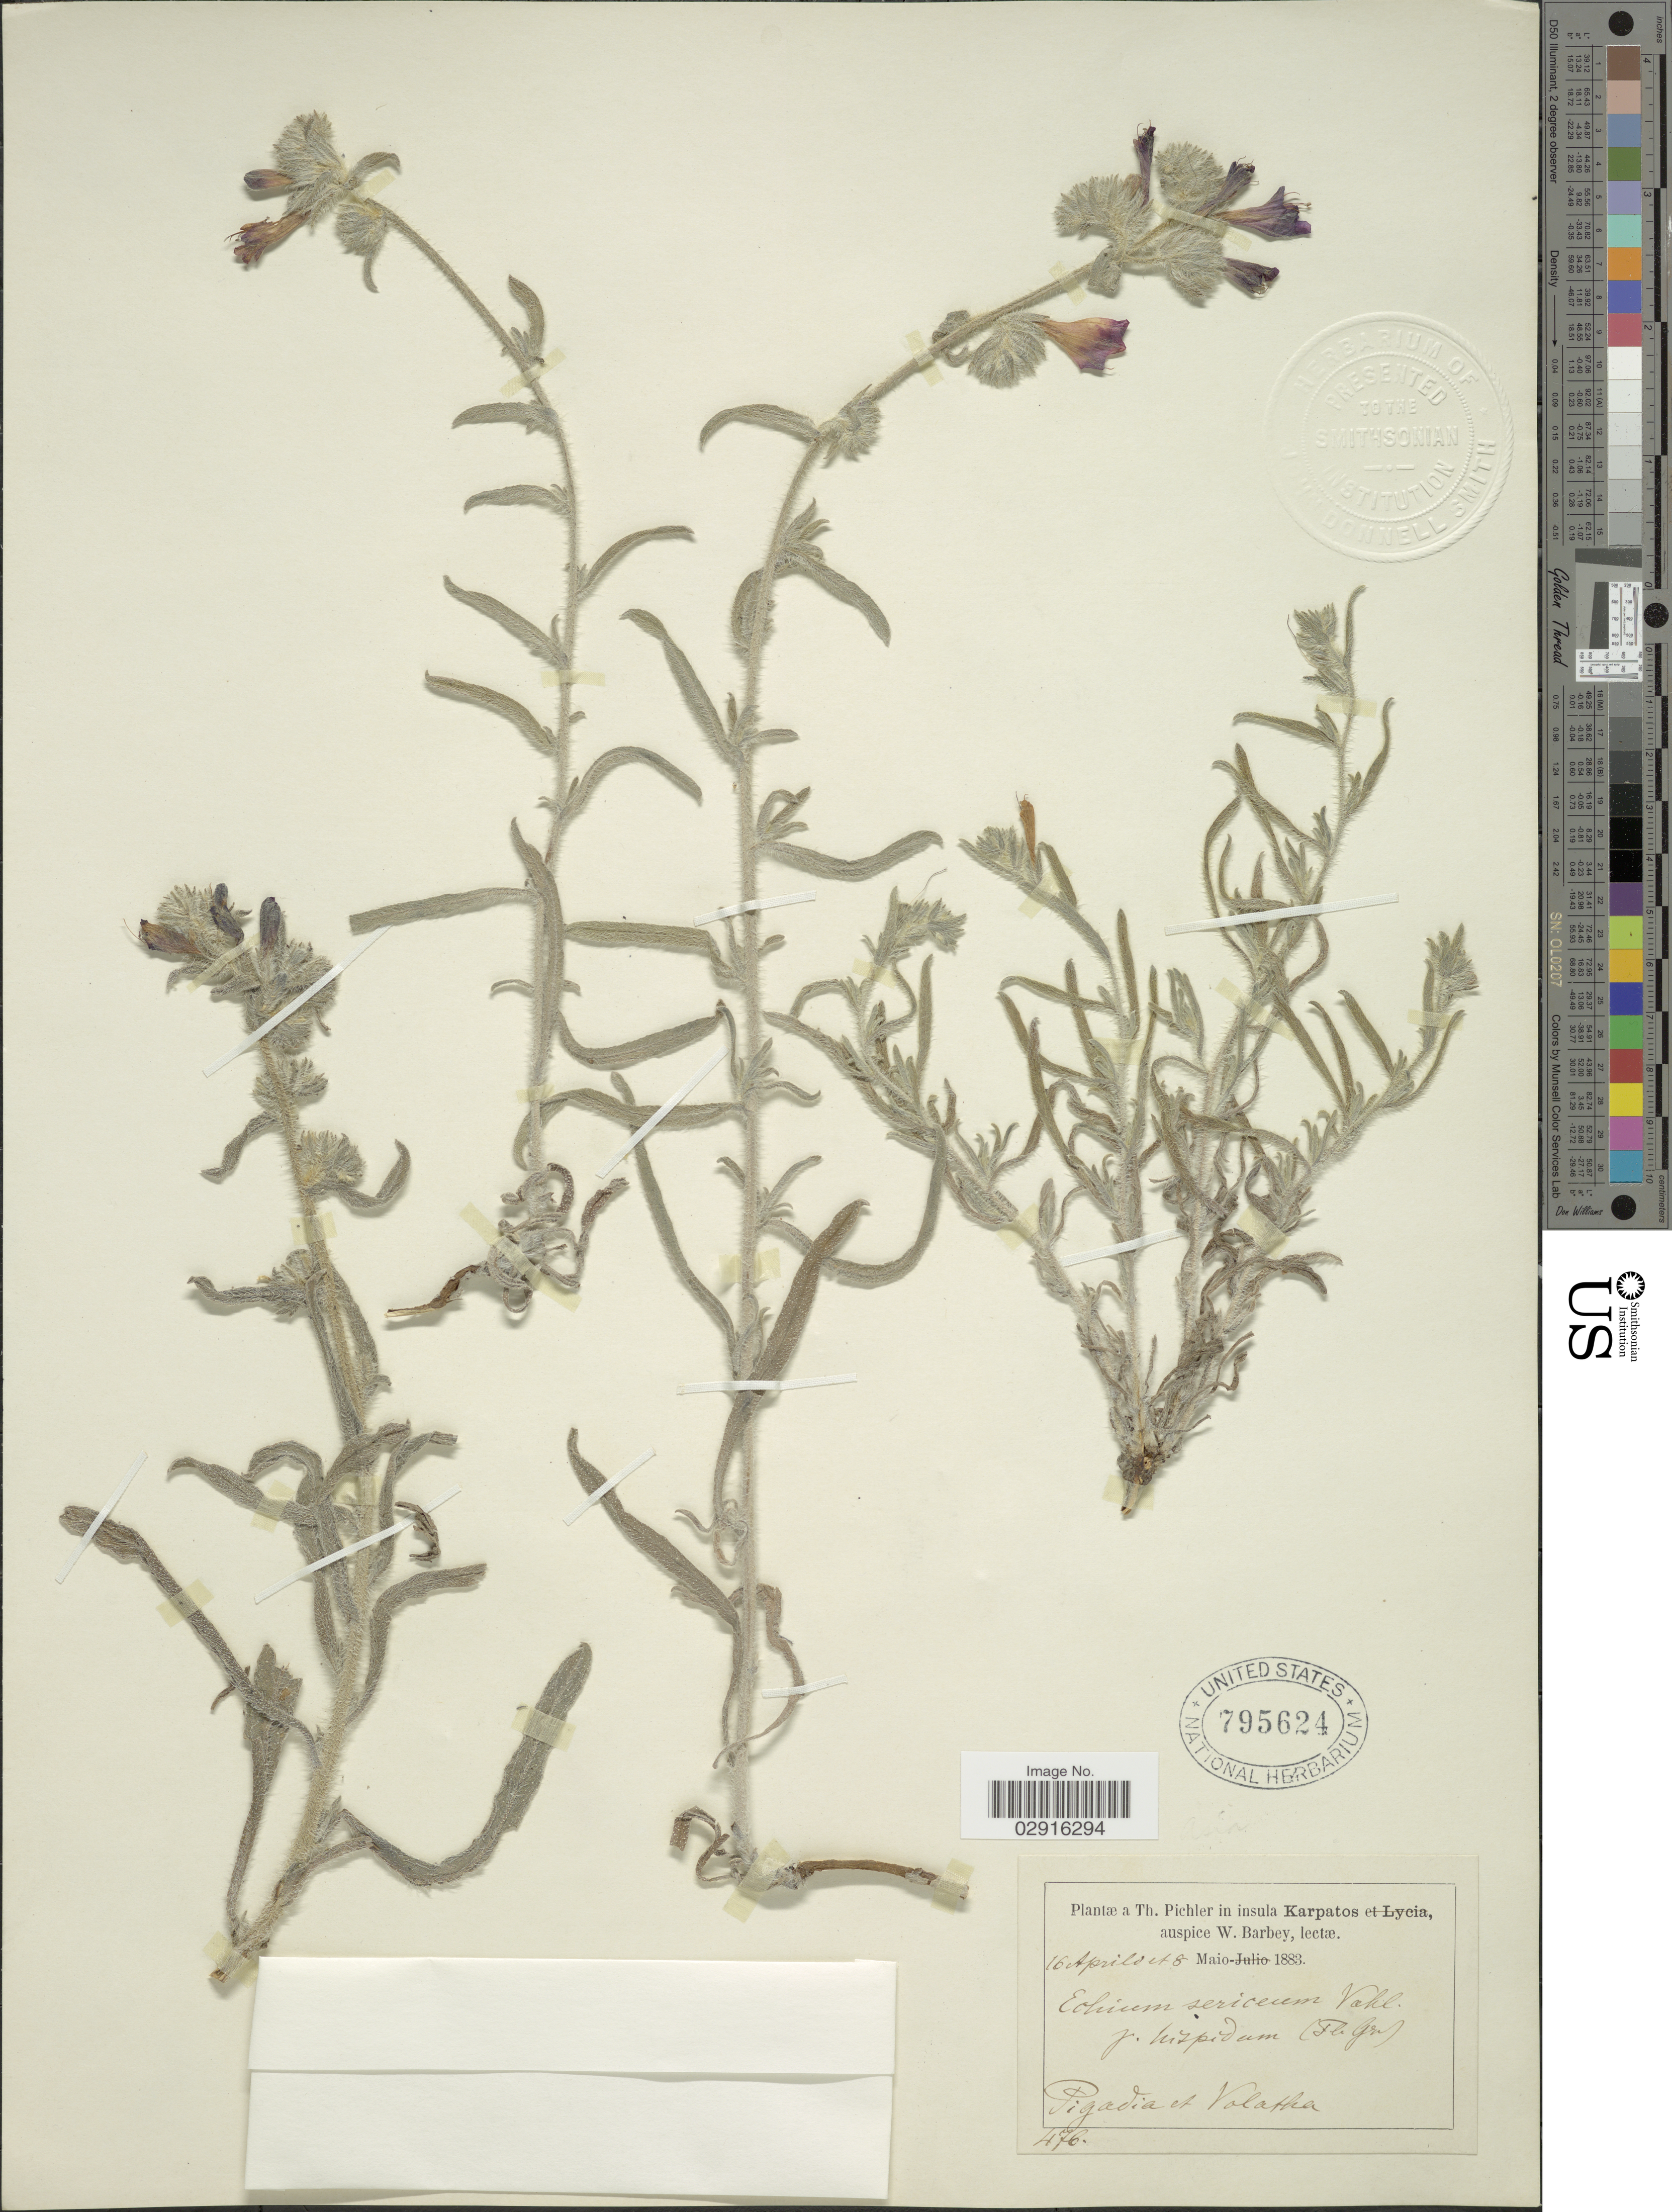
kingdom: Plantae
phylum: Tracheophyta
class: Magnoliopsida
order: Boraginales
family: Boraginaceae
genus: Echium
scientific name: Echium sericeum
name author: Vahl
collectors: T. Pichler & W. Barbey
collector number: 476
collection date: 1883-04-16/1883-05-08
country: Greece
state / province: South Aegean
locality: Insula Karpatos. Pigadia et Valatha.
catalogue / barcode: US 795624